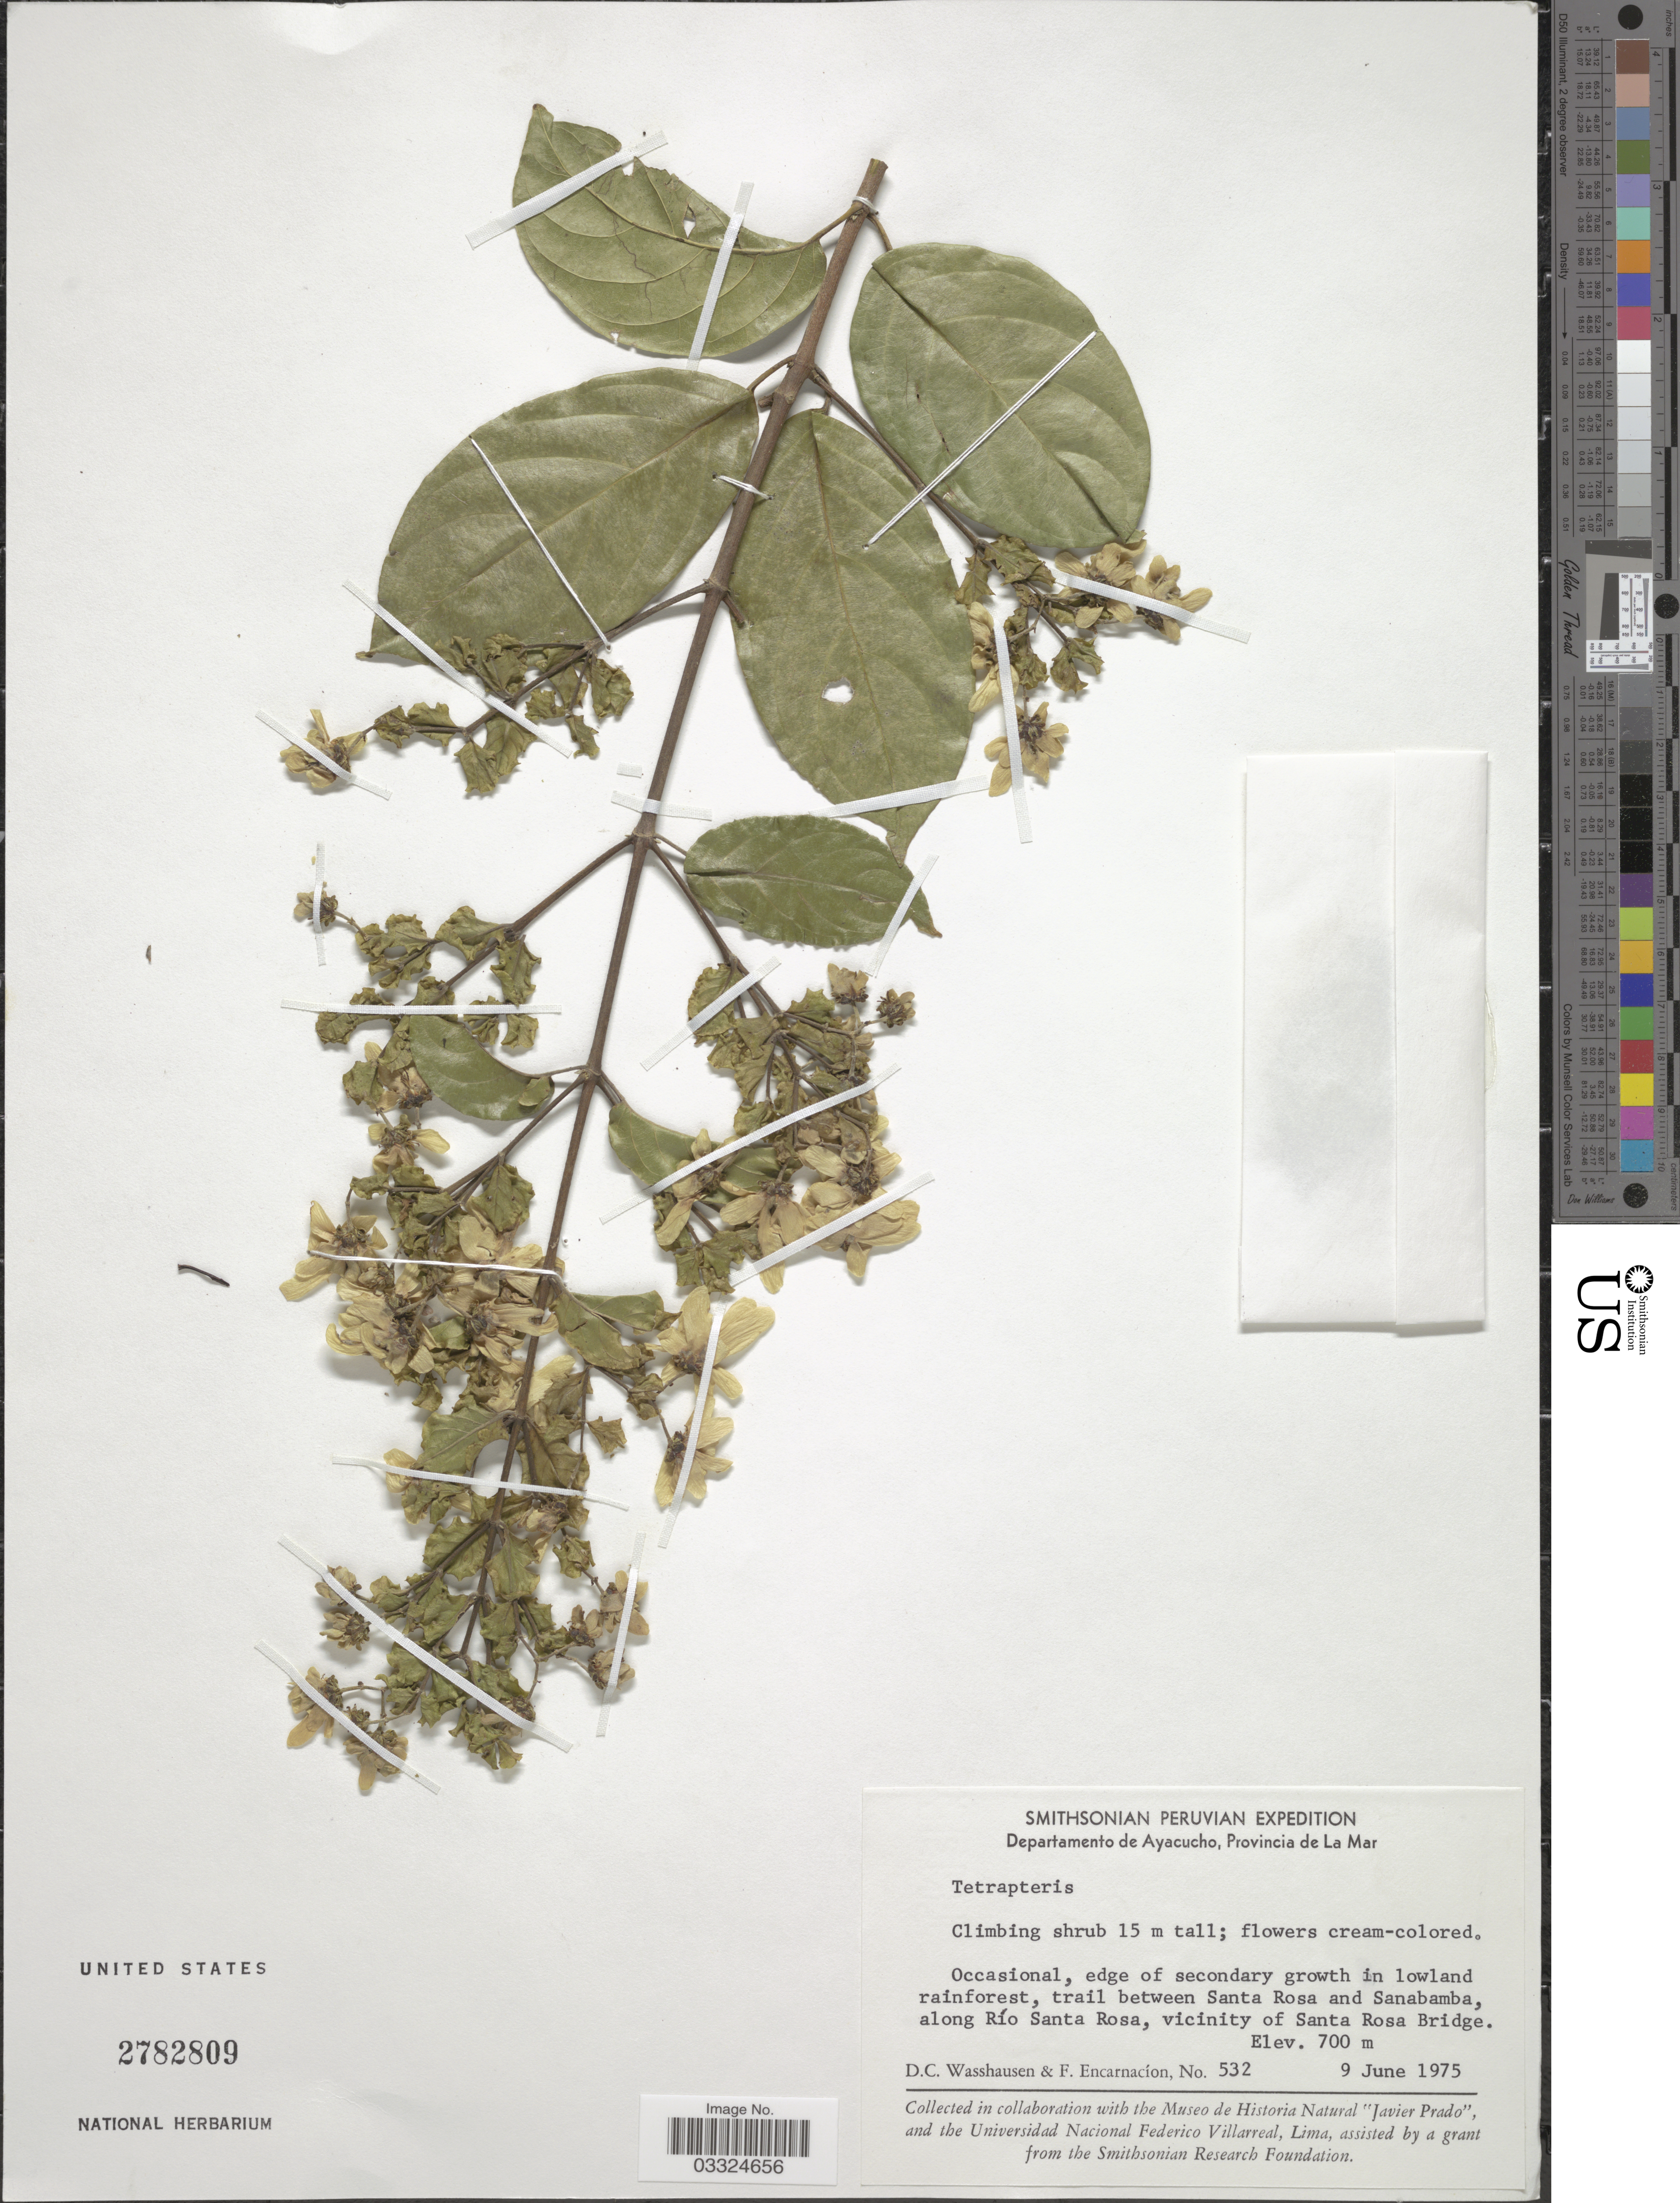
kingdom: Plantae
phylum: Tracheophyta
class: Magnoliopsida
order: Malpighiales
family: Malpighiaceae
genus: Tetrapterys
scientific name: Tetrapterys sp.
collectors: D. C. Wasshausen & F. Encarnación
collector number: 532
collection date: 1975-06-09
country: Peru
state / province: Ayacucho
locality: Departamento de Ayacucho, Provincia de La Mar. Trail between Santa Rosa and Sanabamba, along Río Santa Rosa, vicinity of Santa Rosa Bridge.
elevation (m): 700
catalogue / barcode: US 2782809